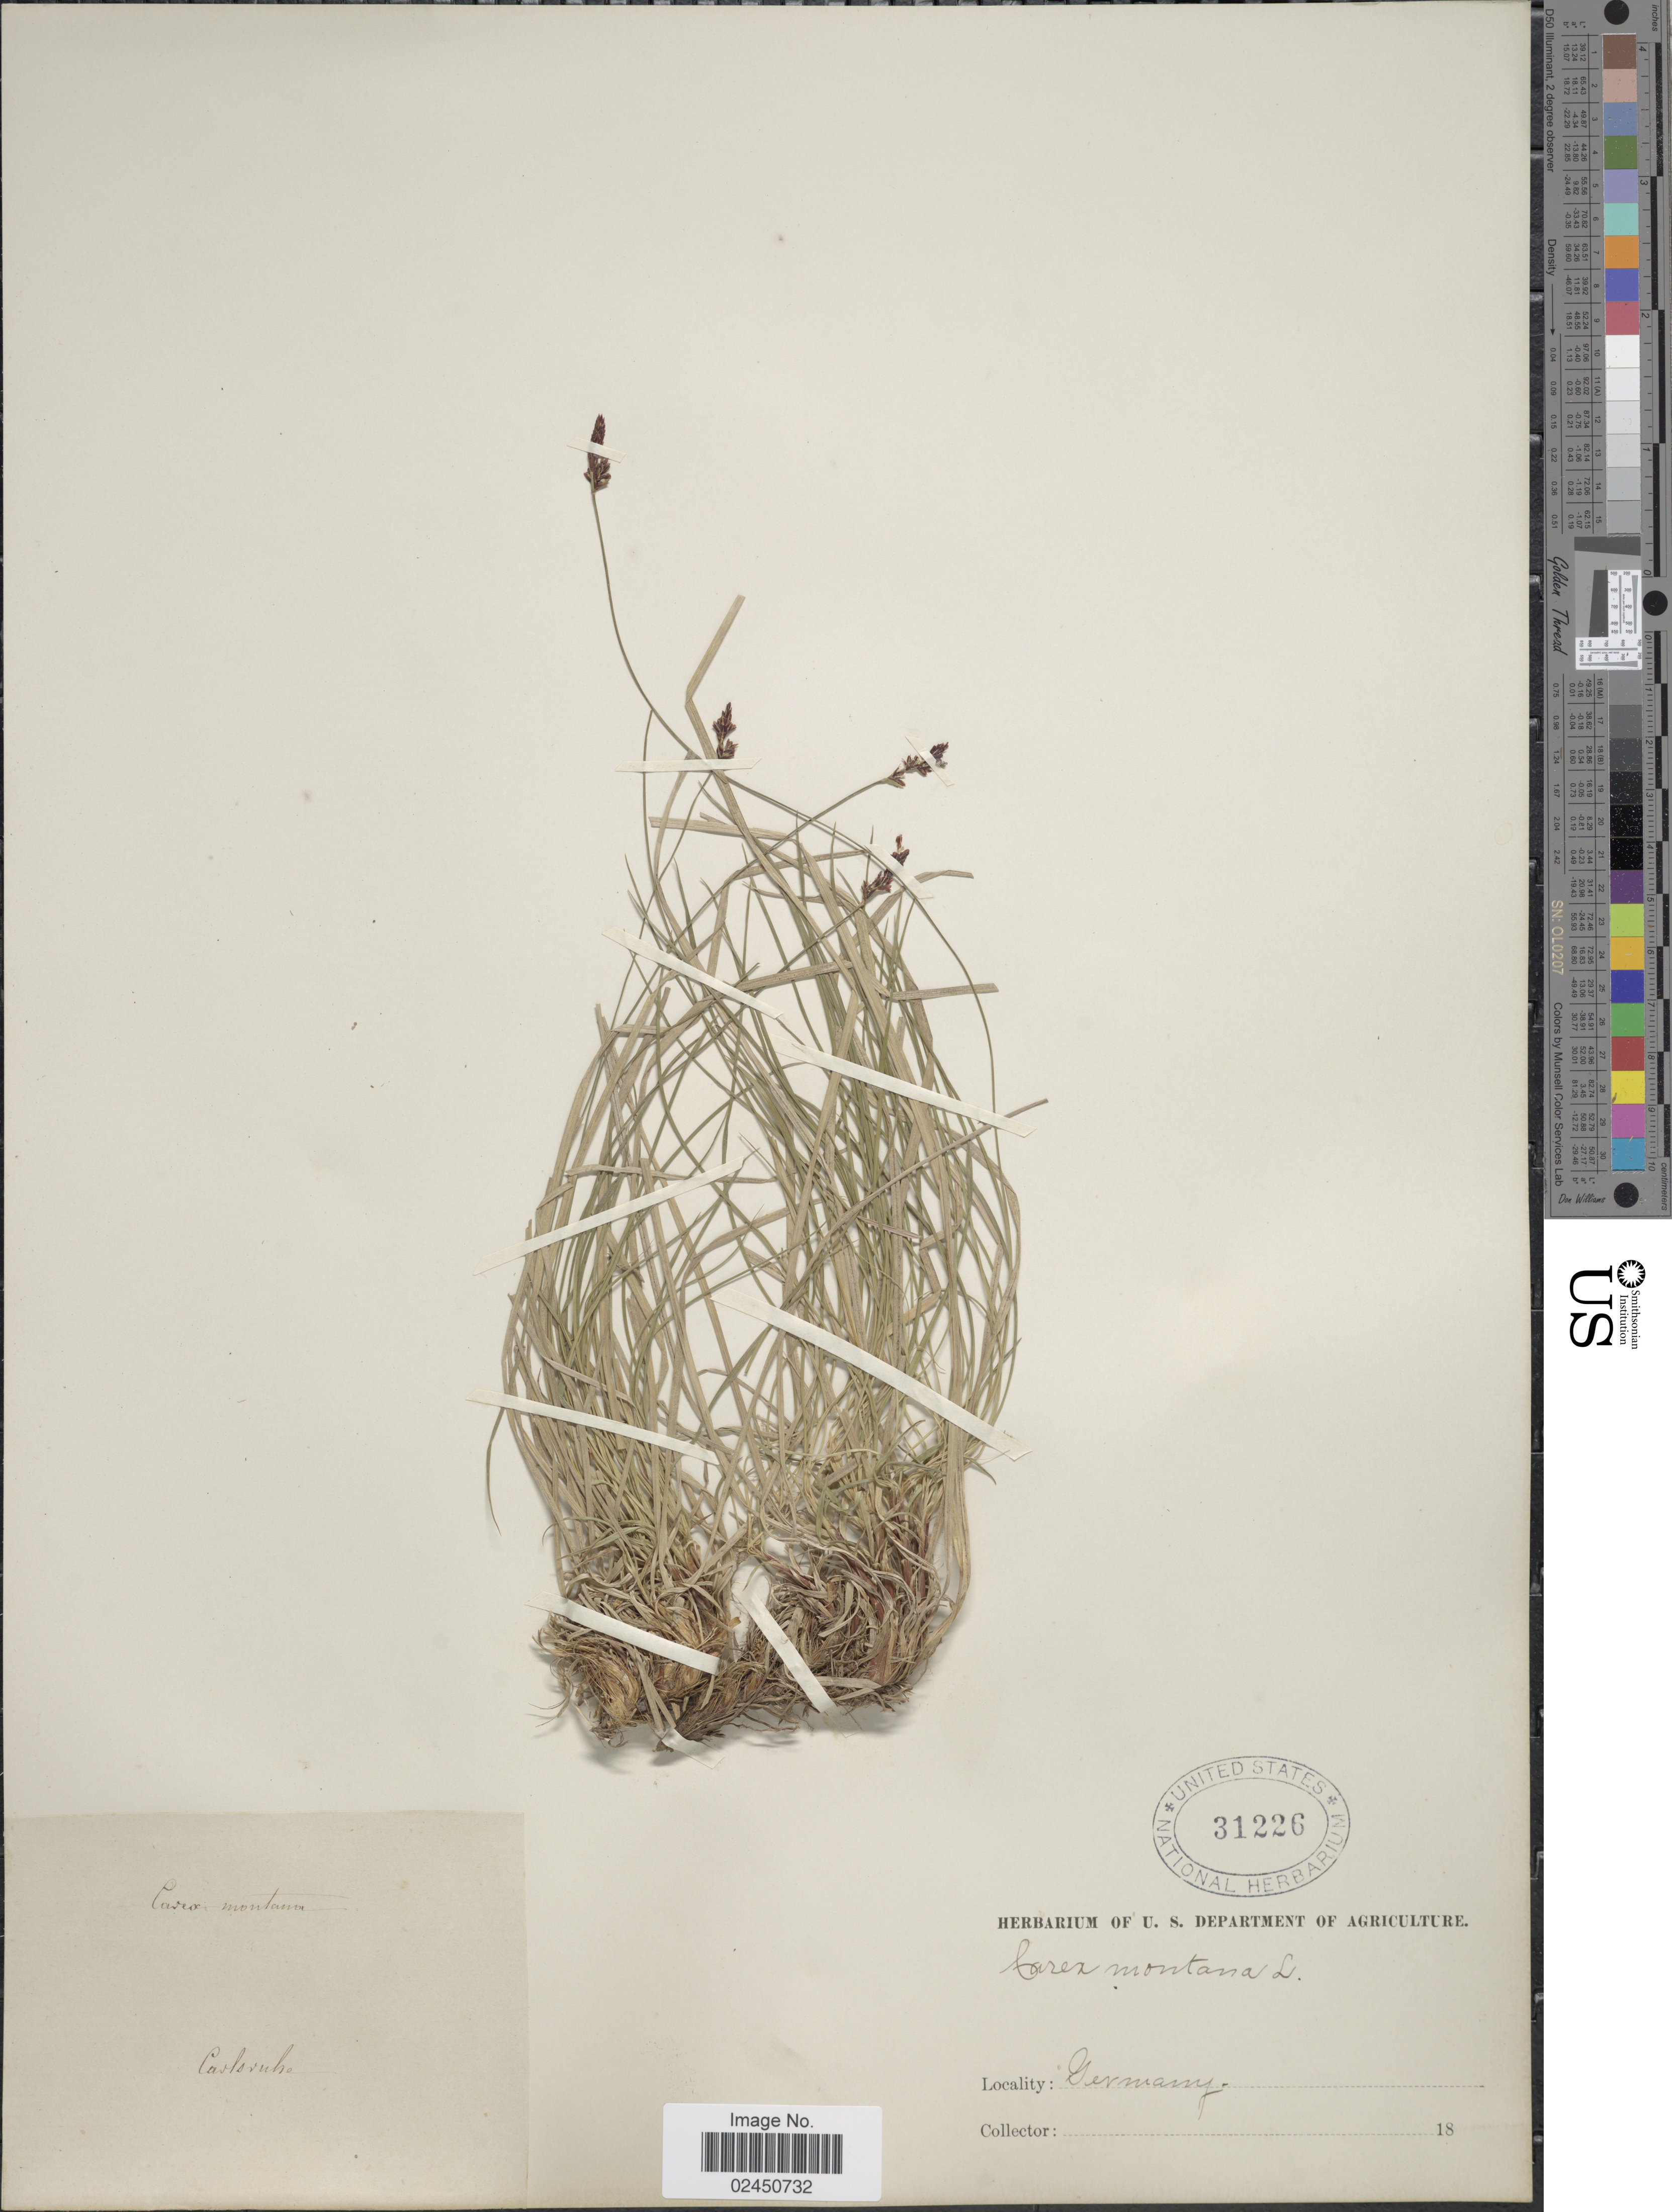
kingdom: Plantae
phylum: Tracheophyta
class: Liliopsida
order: Poales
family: Cyperaceae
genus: Carex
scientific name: Carex montana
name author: L.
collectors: ex herb. U. S. Department of Agriculture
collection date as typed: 18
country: Germany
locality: Carlsruhe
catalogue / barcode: US 31226